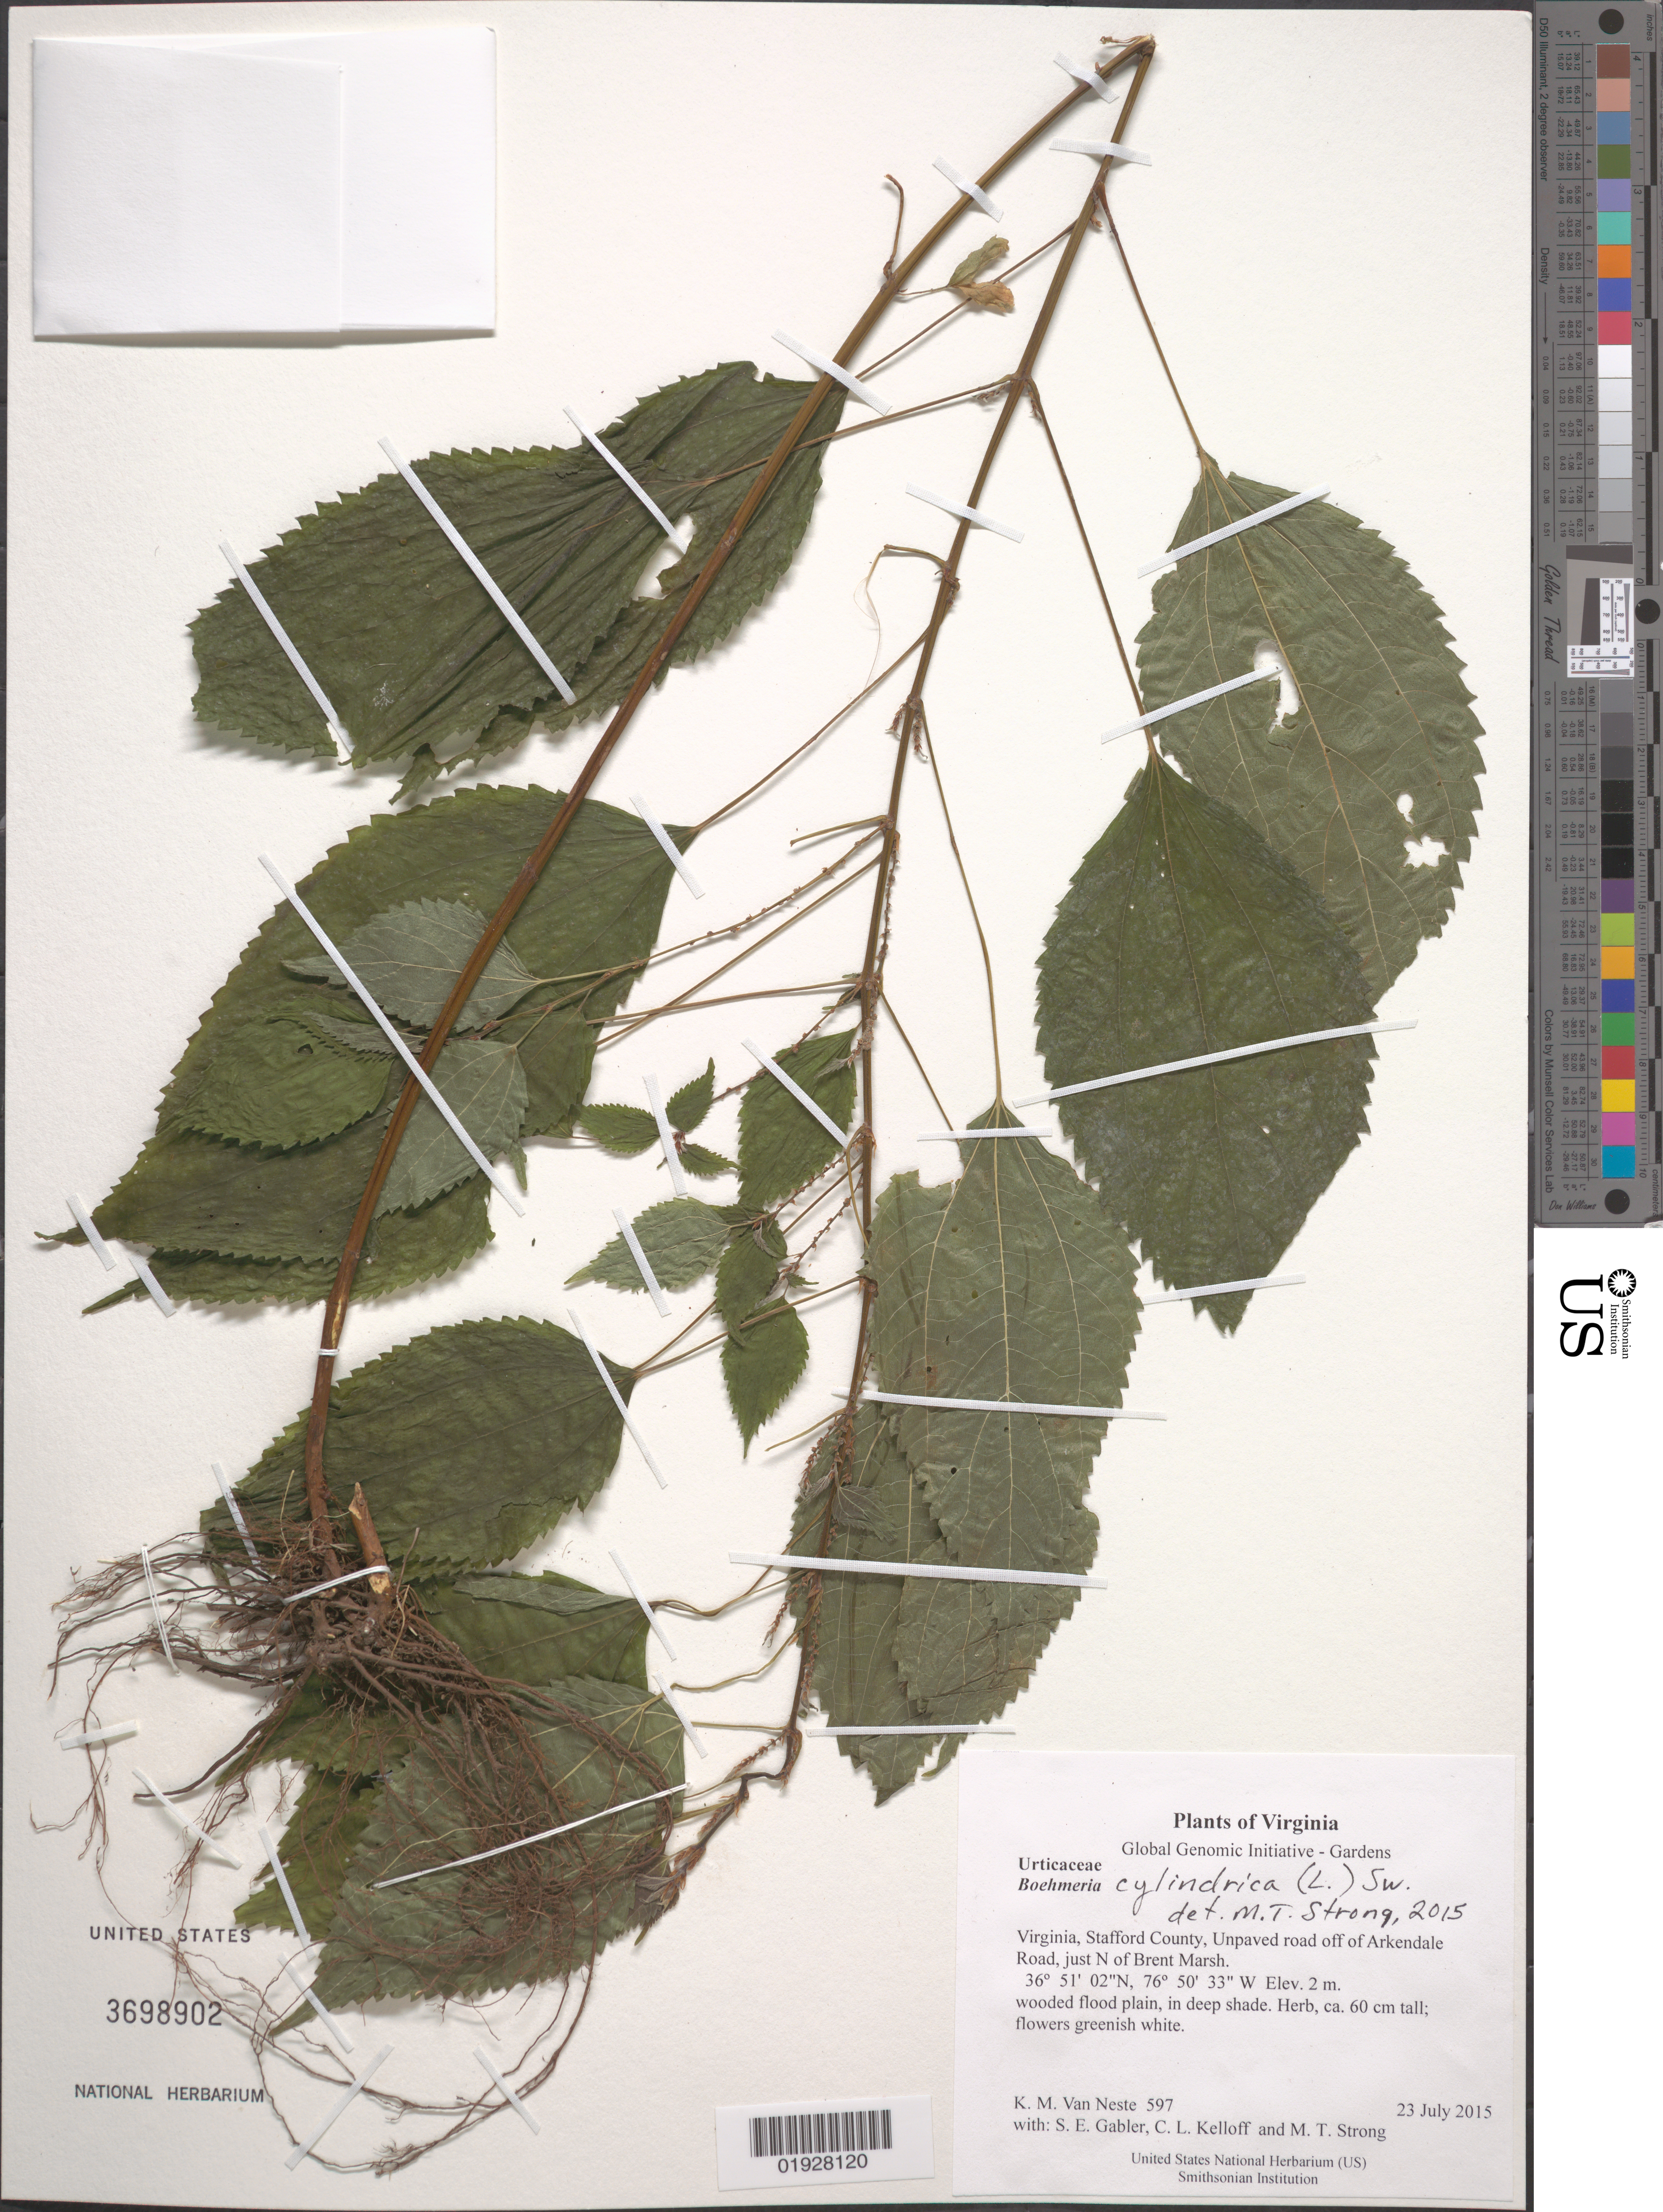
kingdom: Plantae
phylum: Tracheophyta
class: Magnoliopsida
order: Rosales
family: Urticaceae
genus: Boehmeria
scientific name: Boehmeria cylindrica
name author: (L.) Sw.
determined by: Strong, M. T., (US), Smithsonian Institution - National Museum of Natural History (UNITED STATES)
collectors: K. M. Van Neste, S. E. Gabler, C. L. Kelloff & M. T. Strong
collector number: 597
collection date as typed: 23 July 2015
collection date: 2015-07-23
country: United States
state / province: Virginia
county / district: Stafford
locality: Unpaved road off of Arkendale Road, just N of Brent Marsh.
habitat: wooded flood plain, in deep shade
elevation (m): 2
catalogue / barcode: US 3698902